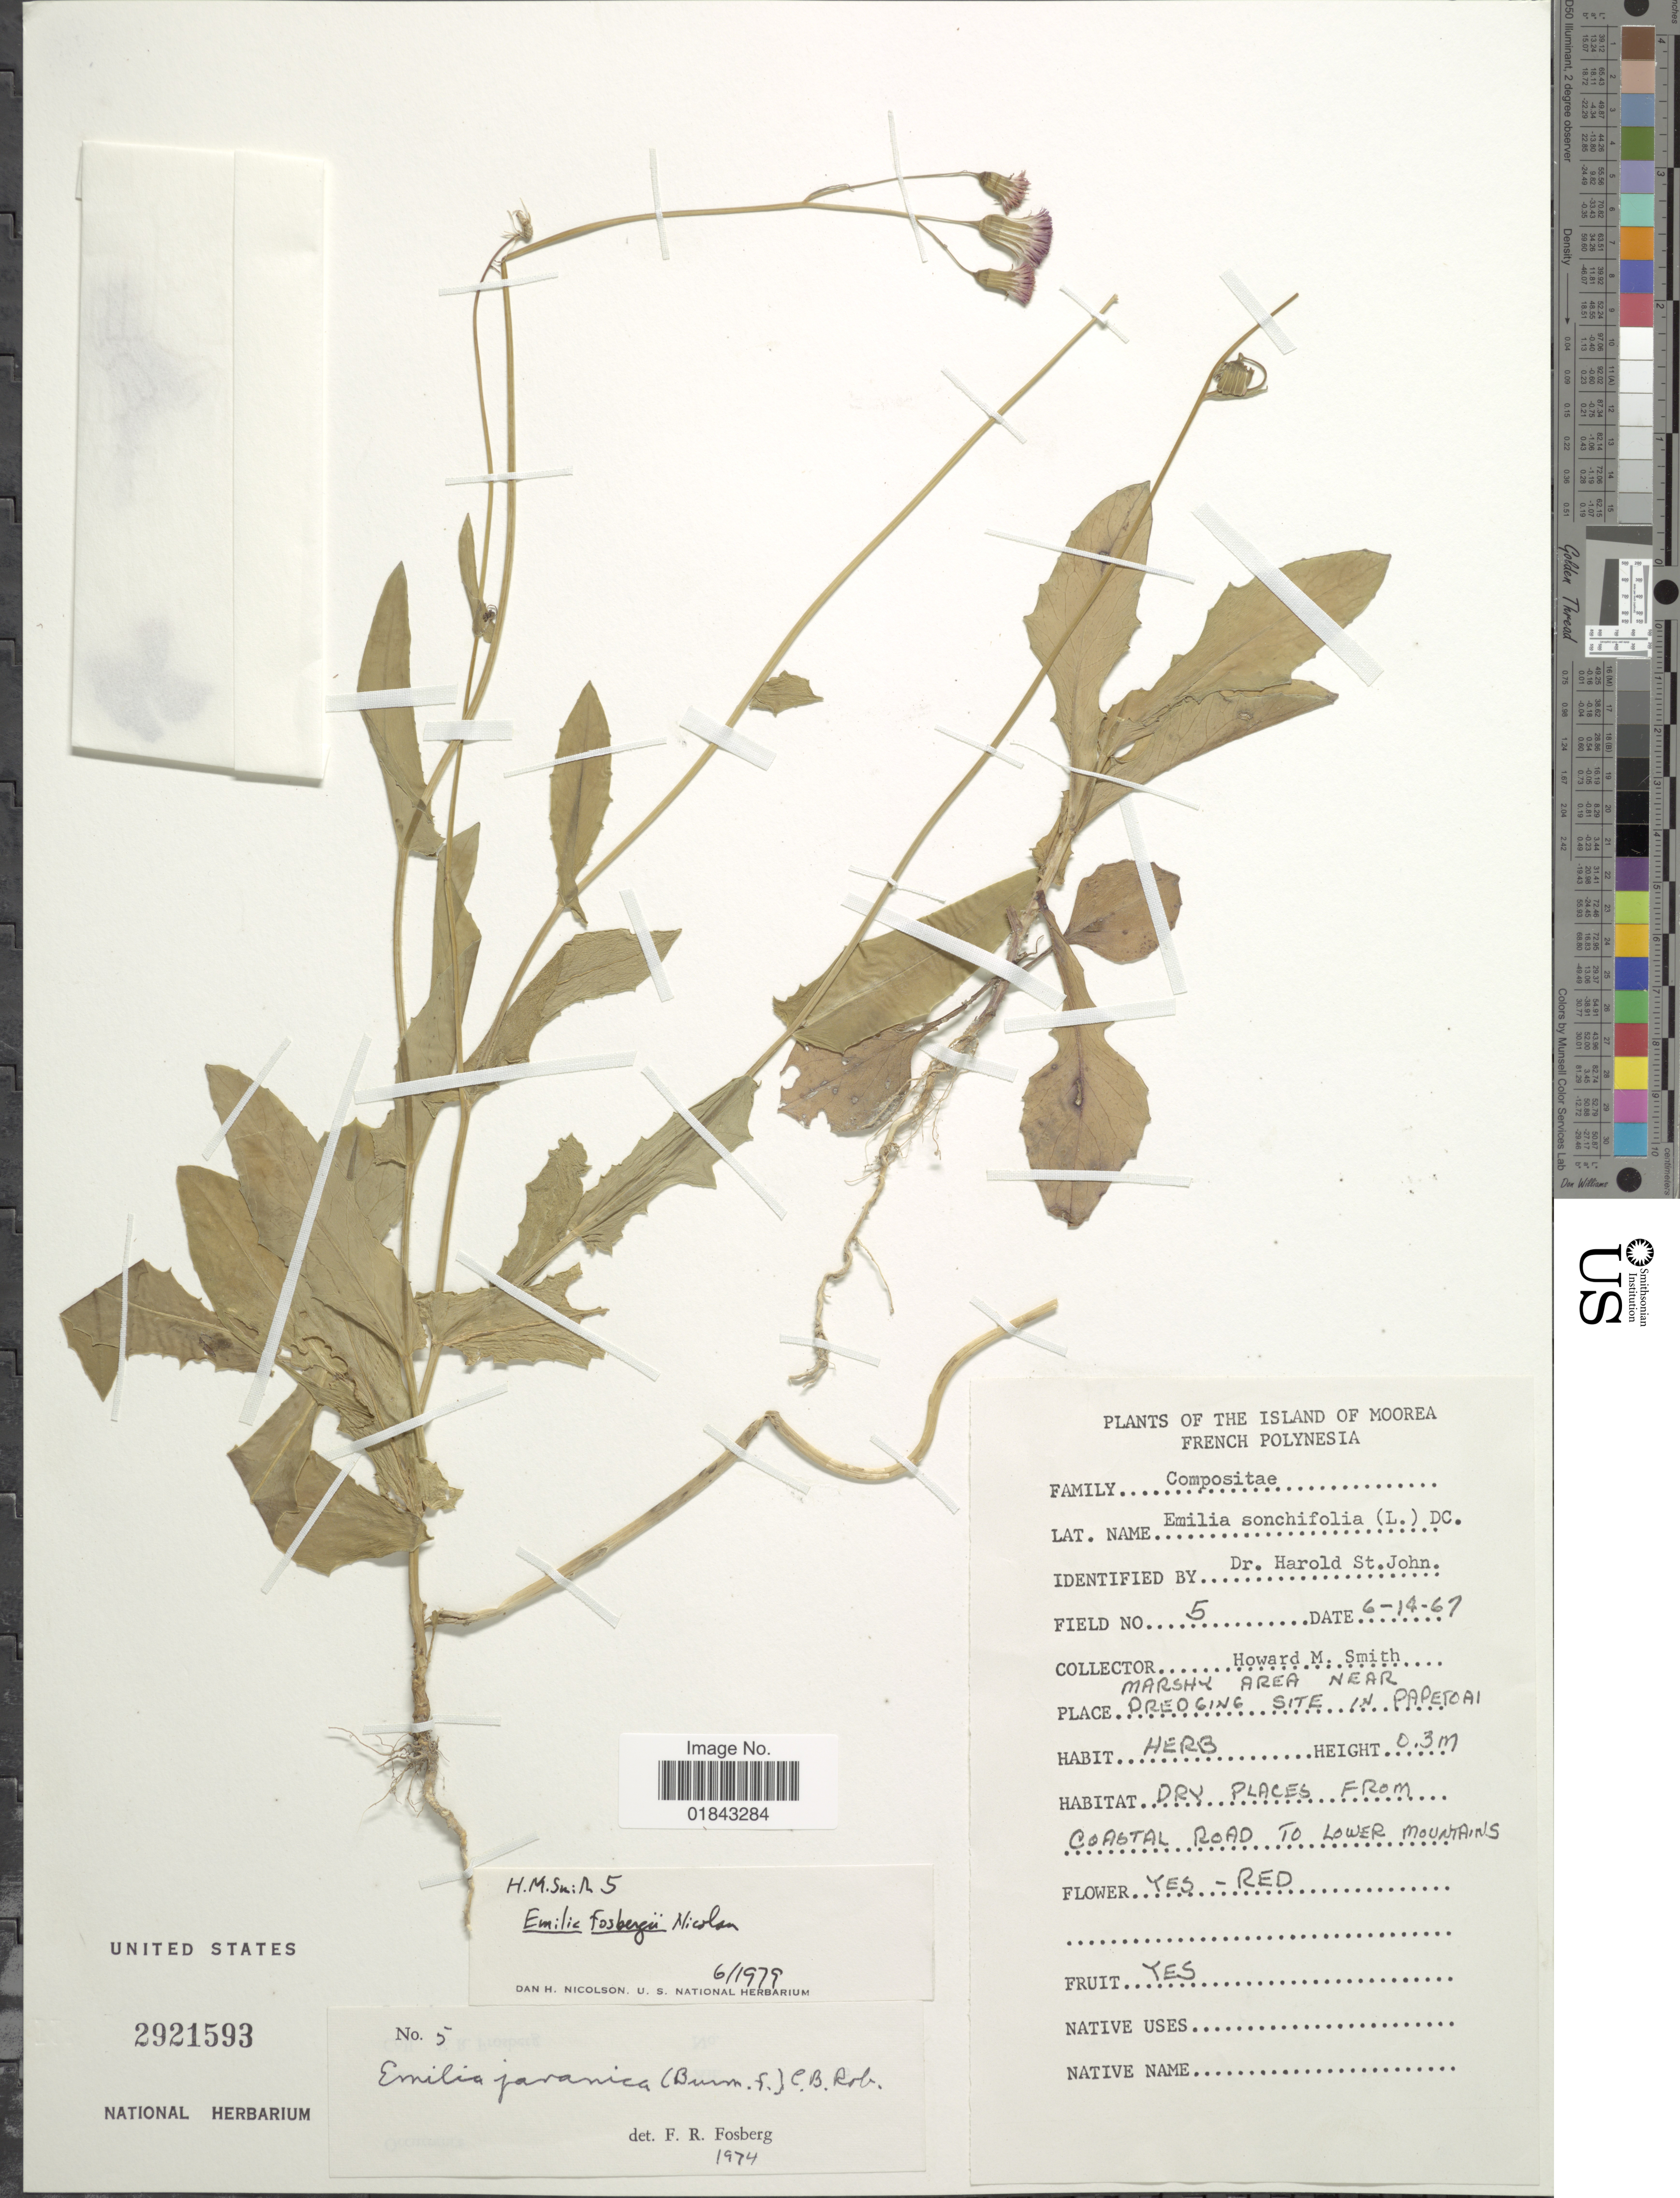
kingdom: Plantae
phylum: Tracheophyta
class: Magnoliopsida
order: Asterales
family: Asteraceae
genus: Emilia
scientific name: Emilia fosbergii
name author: Nicolson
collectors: H. M. Smith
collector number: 5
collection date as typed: Transcribed d/m/y: 14/6/67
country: French Polynesia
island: Moorea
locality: Island of Moorea, marshy area near dredging site in Papetoai, dry places from coastal road to lower mountains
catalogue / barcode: US 2921593